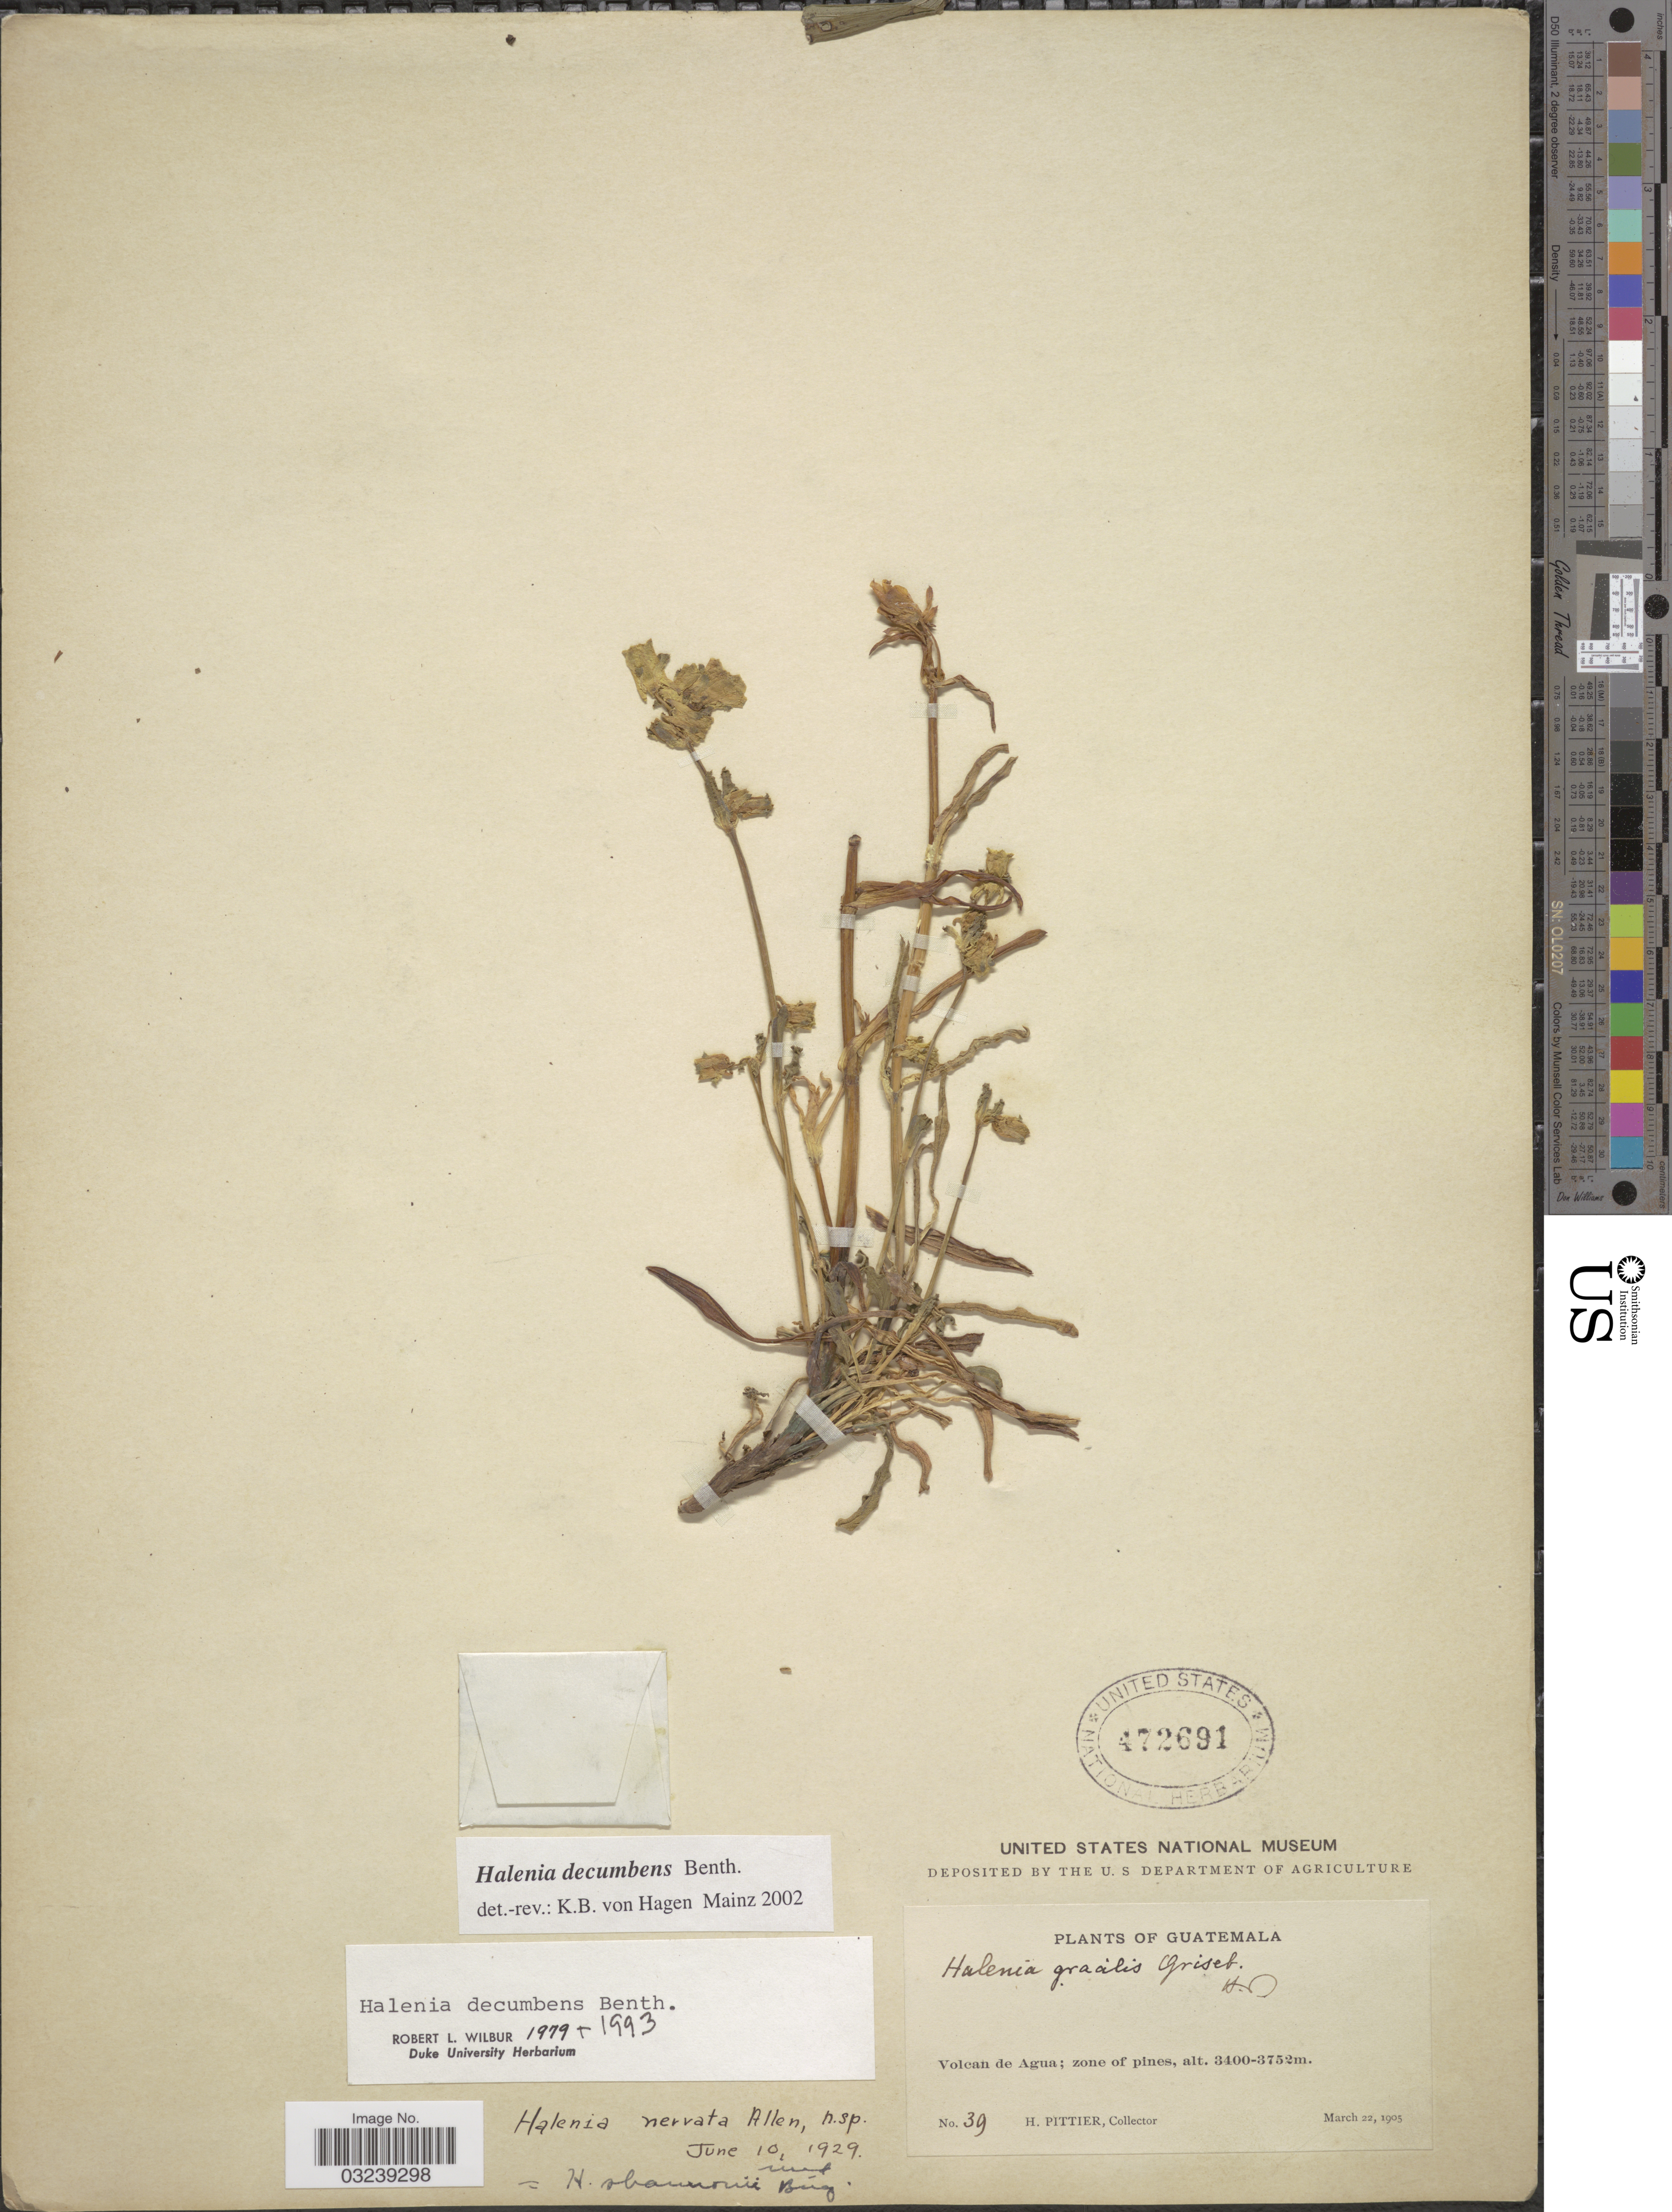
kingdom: Plantae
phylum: Tracheophyta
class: Magnoliopsida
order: Gentianales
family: Gentianaceae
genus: Halenia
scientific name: Halenia decumbens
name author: Benth.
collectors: H. F. Pittier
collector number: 39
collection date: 1905-03-22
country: Guatemala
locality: Volcan de Agua; zone of pines.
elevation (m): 3400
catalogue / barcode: US 472691